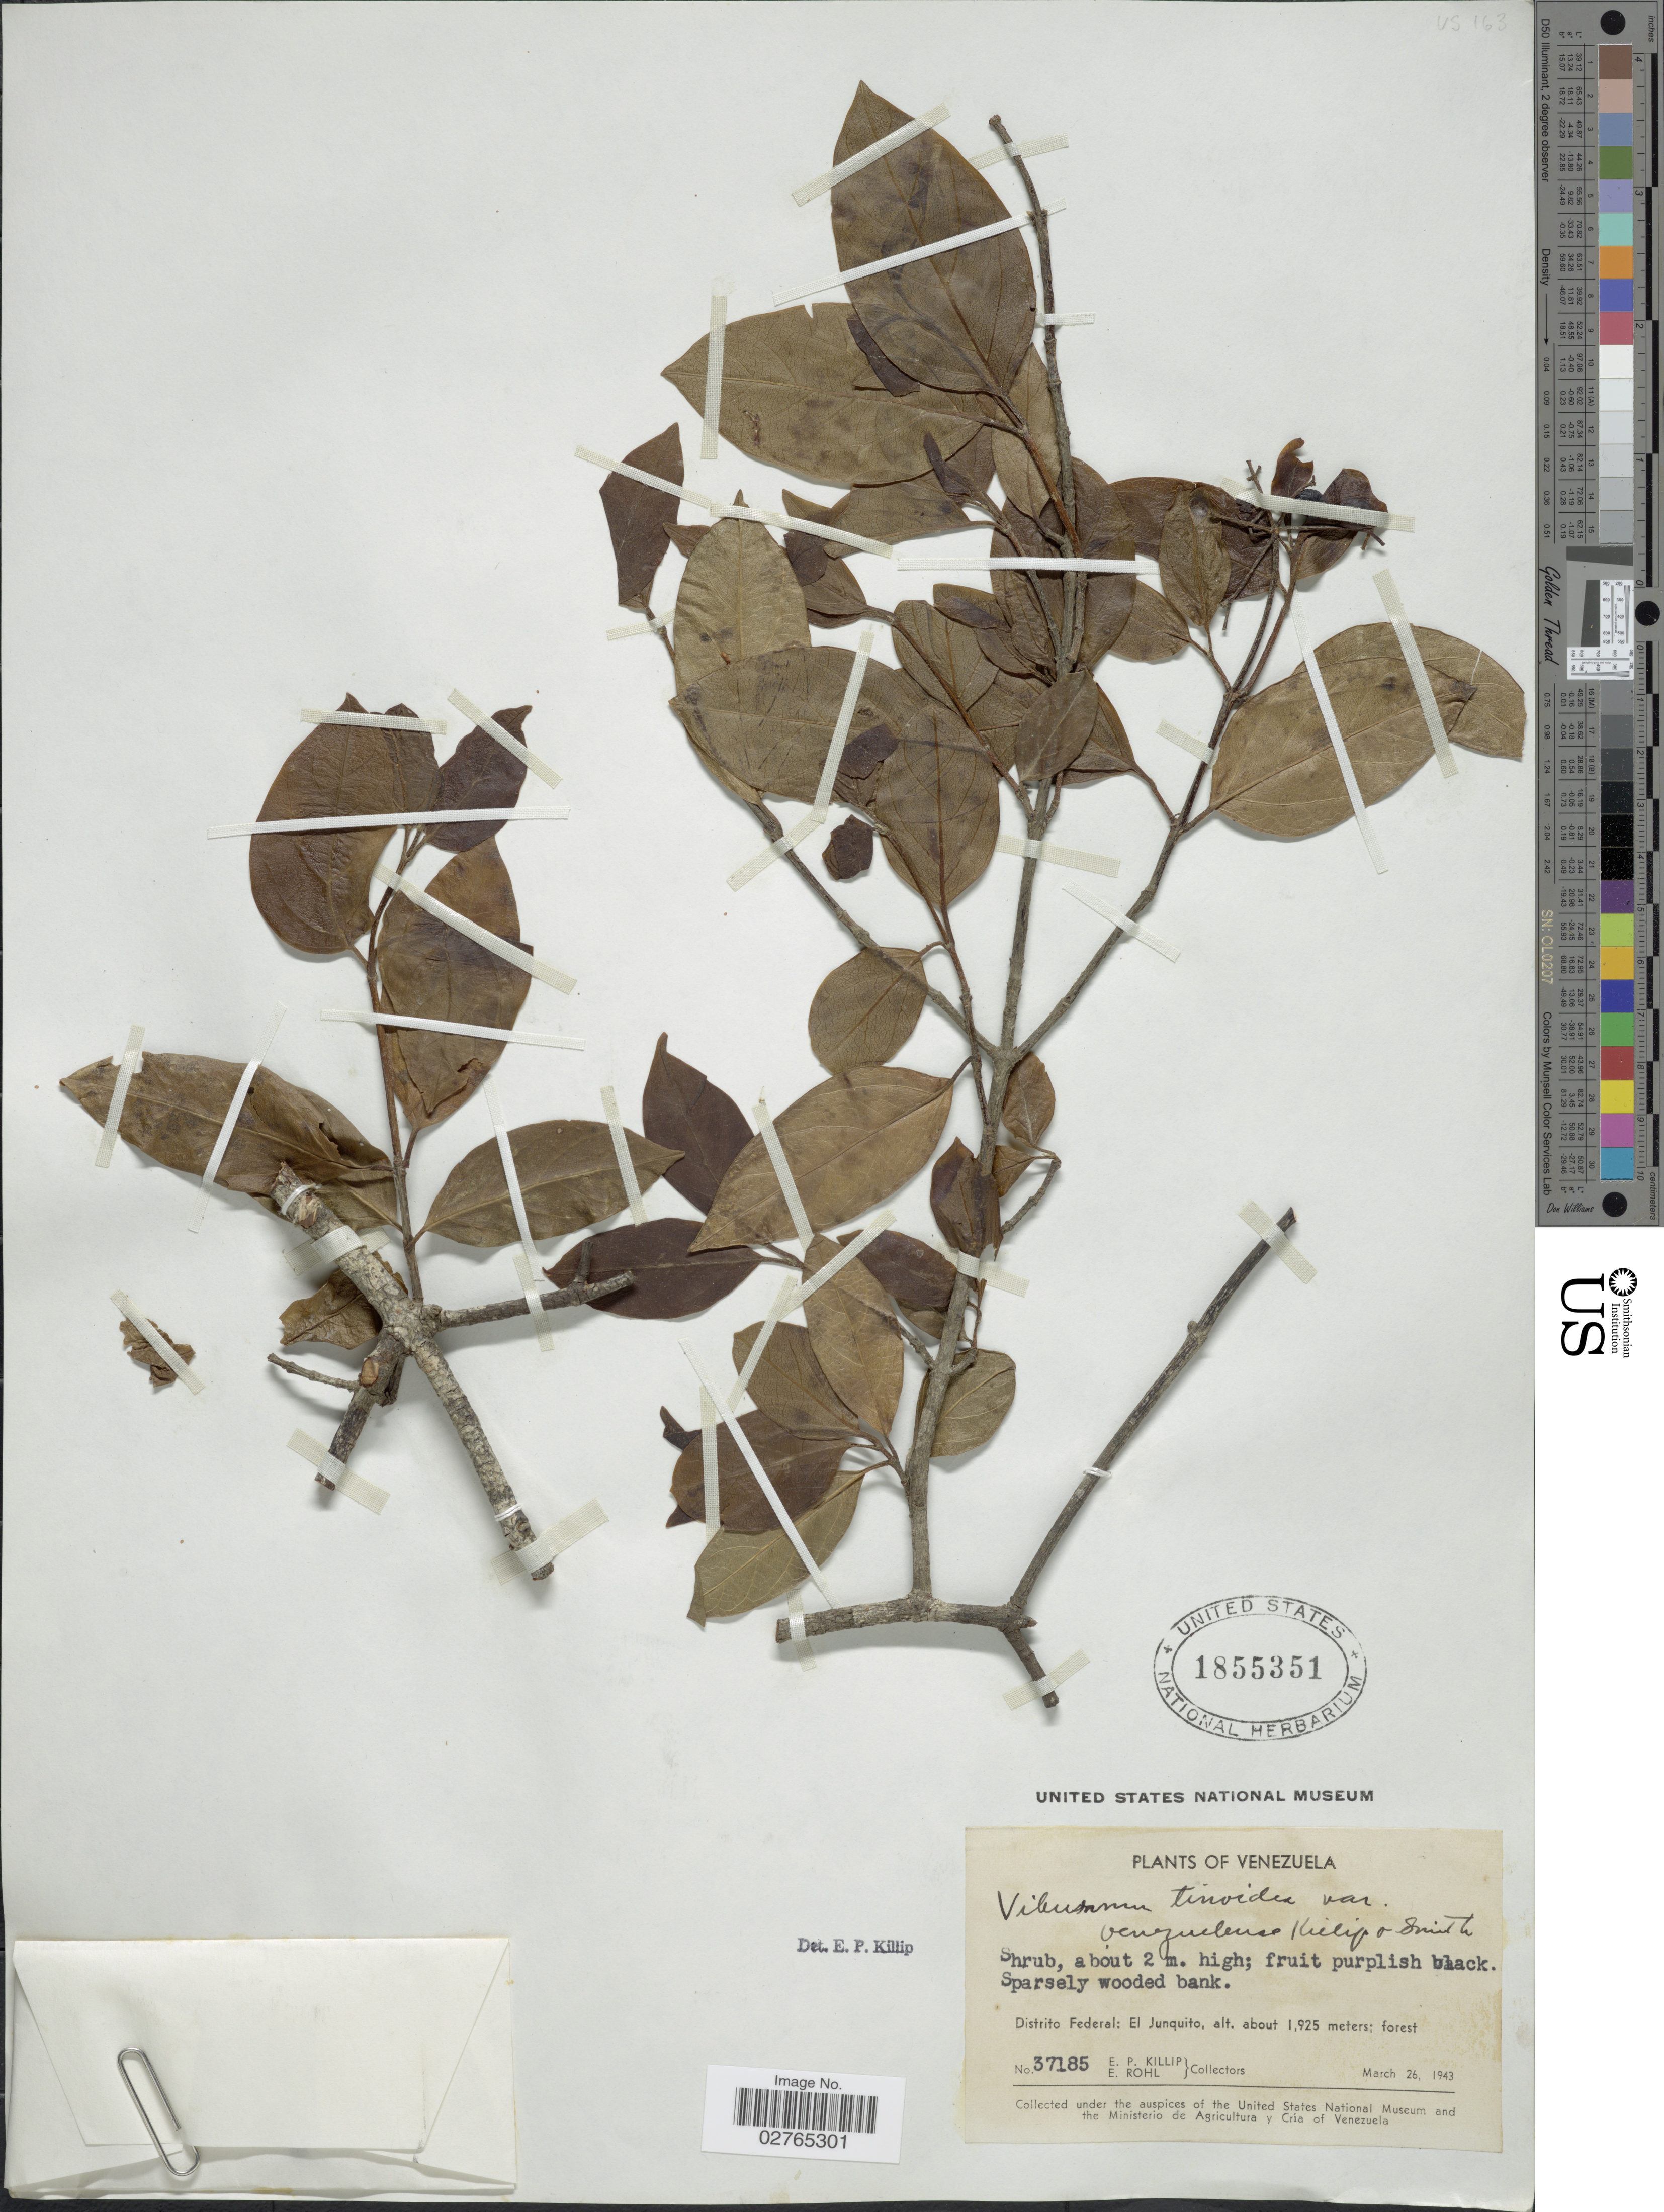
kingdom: Plantae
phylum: Tracheophyta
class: Magnoliopsida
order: Dipsacales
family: Viburnaceae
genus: Viburnum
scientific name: Viburnum tinoides var. venezuelense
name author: L. f.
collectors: E. P. Killip & E. Röhl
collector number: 37185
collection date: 1943-03-26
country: Venezuela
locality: Distrito Federal: El Junquito.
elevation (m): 1925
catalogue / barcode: US 1855351